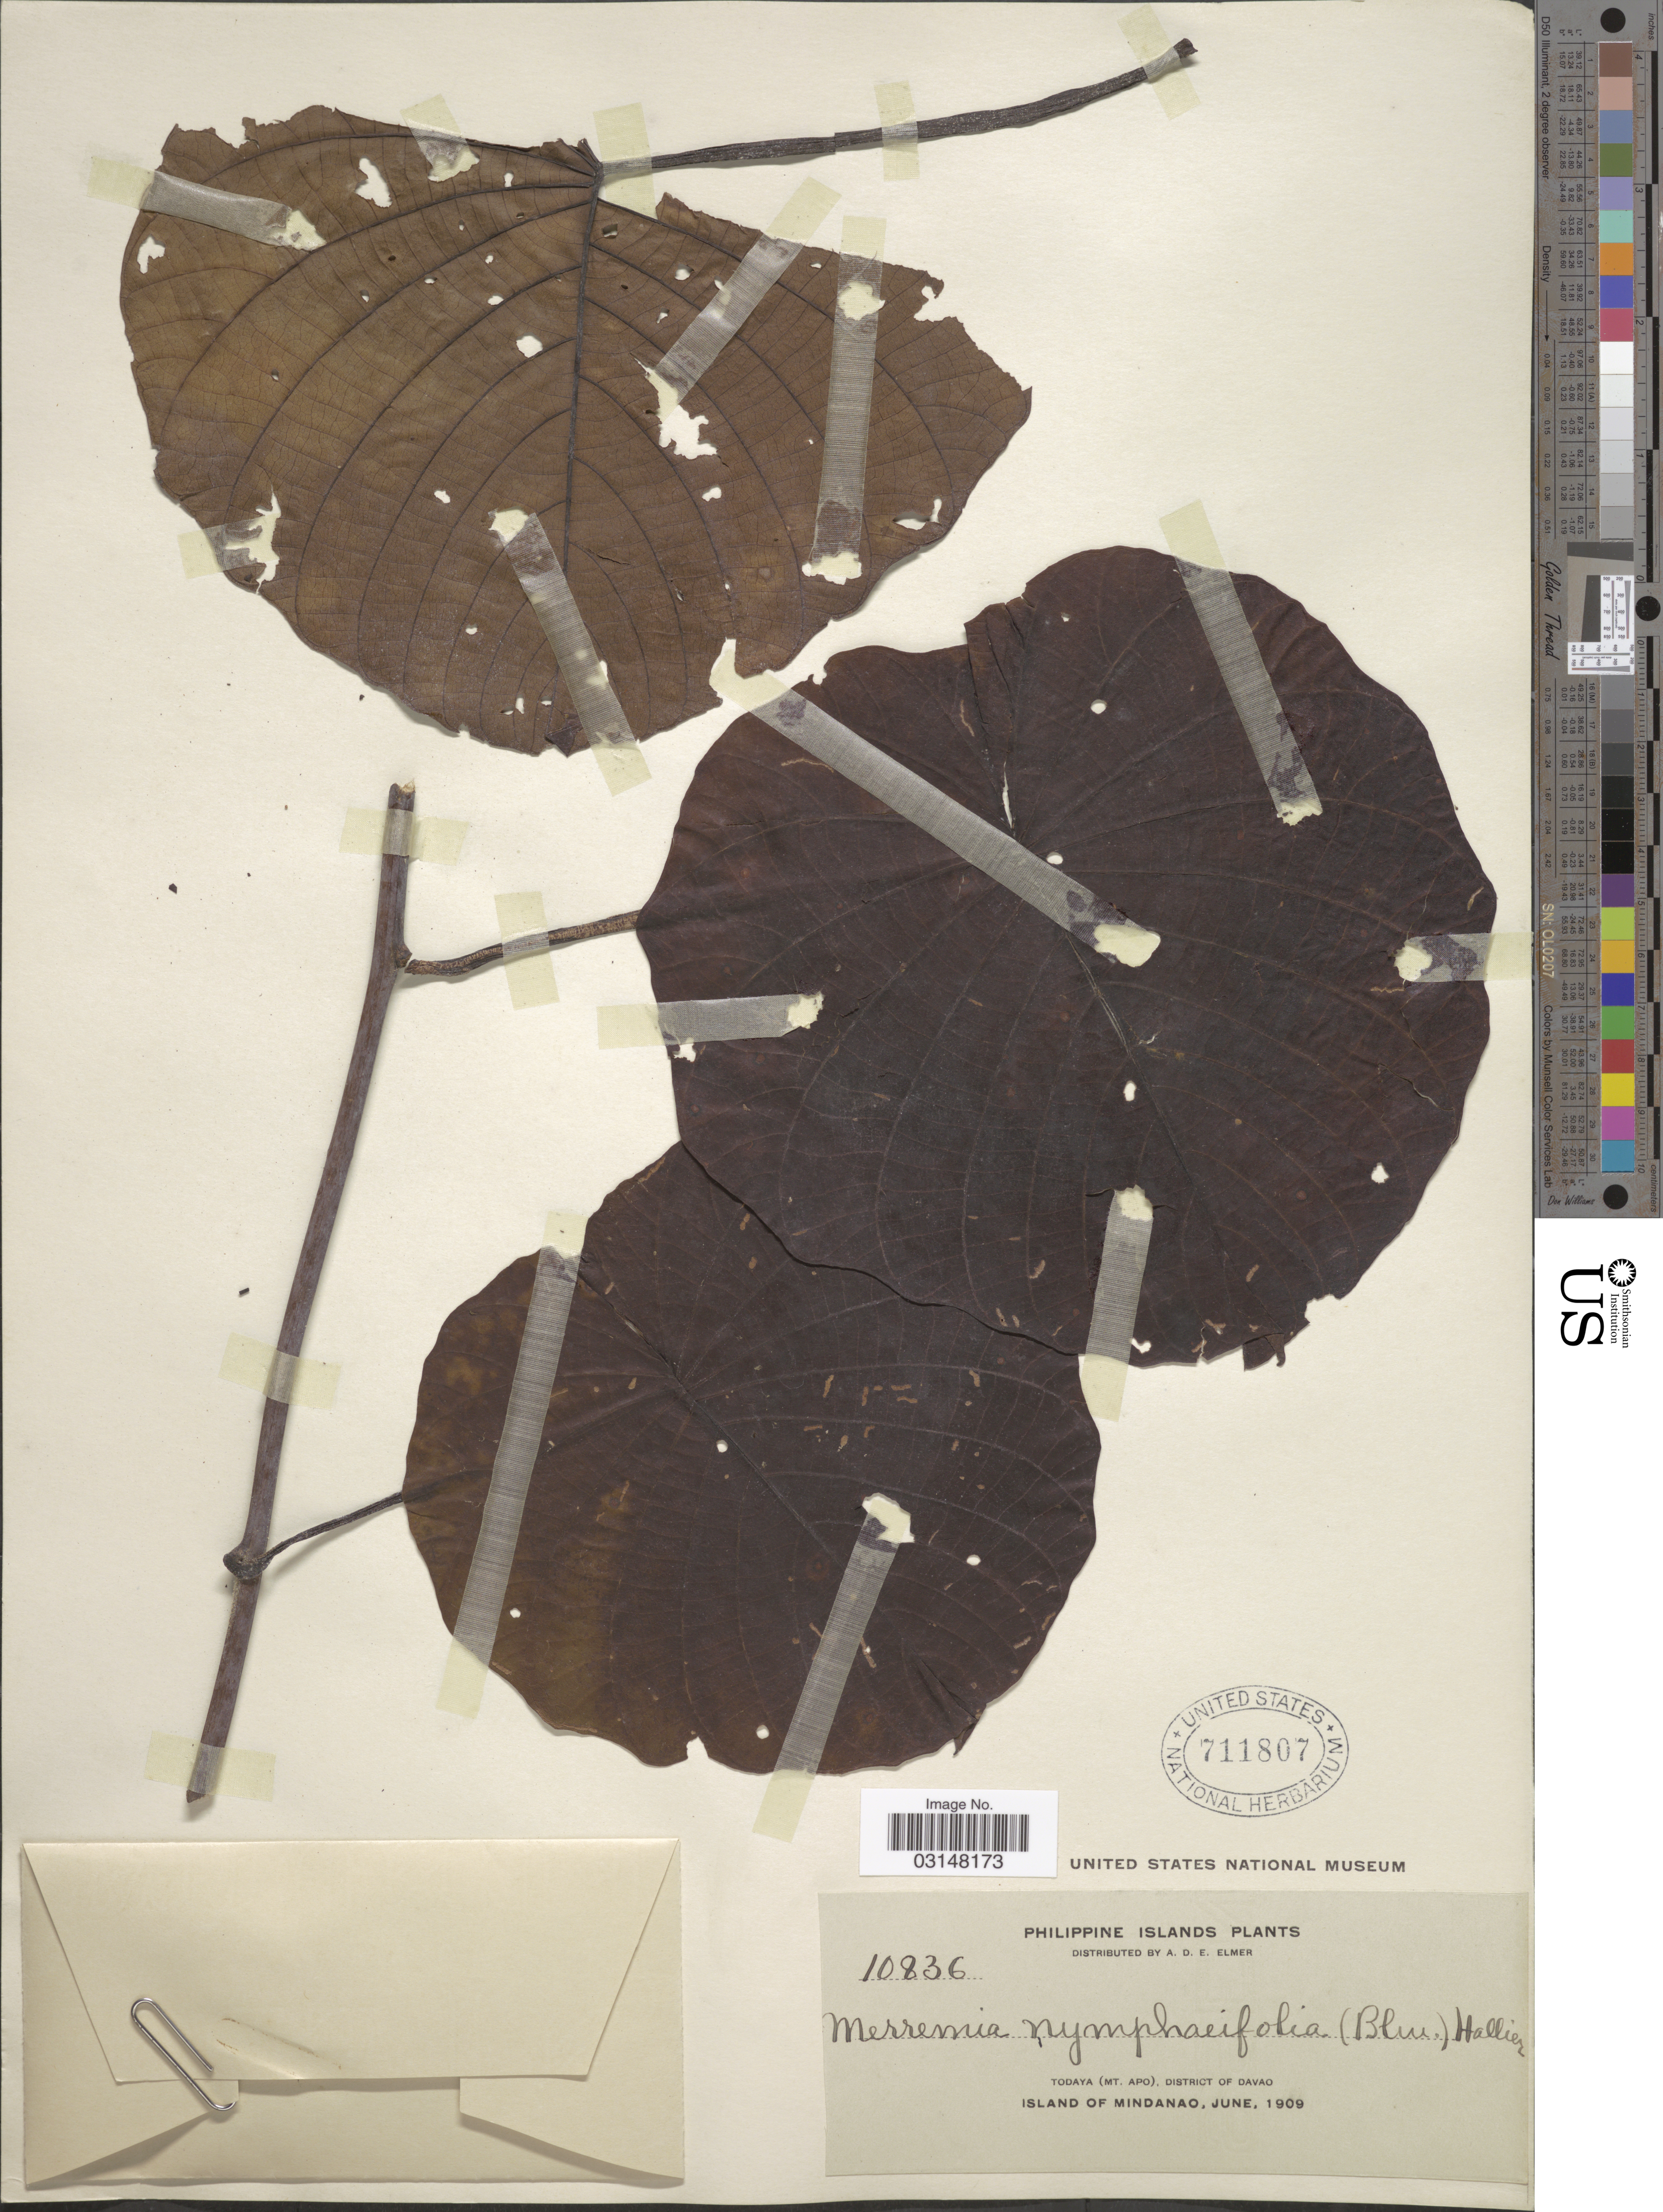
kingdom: Plantae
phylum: Tracheophyta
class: Magnoliopsida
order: Solanales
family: Convolvulaceae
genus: Decalobanthus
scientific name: Decalobanthus peltatus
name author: (L.) A. R. Simões & Staples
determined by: Strong, Mark T., (BOT), Smithsonian Institution - National Museum of Natural History (UNITED STATES)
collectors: A. D. E. Elmer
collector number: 10836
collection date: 1909-06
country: Philippines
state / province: Davao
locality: Todaya (Mt. Apo), District of Davao. Island of Davao.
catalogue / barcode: US 711807